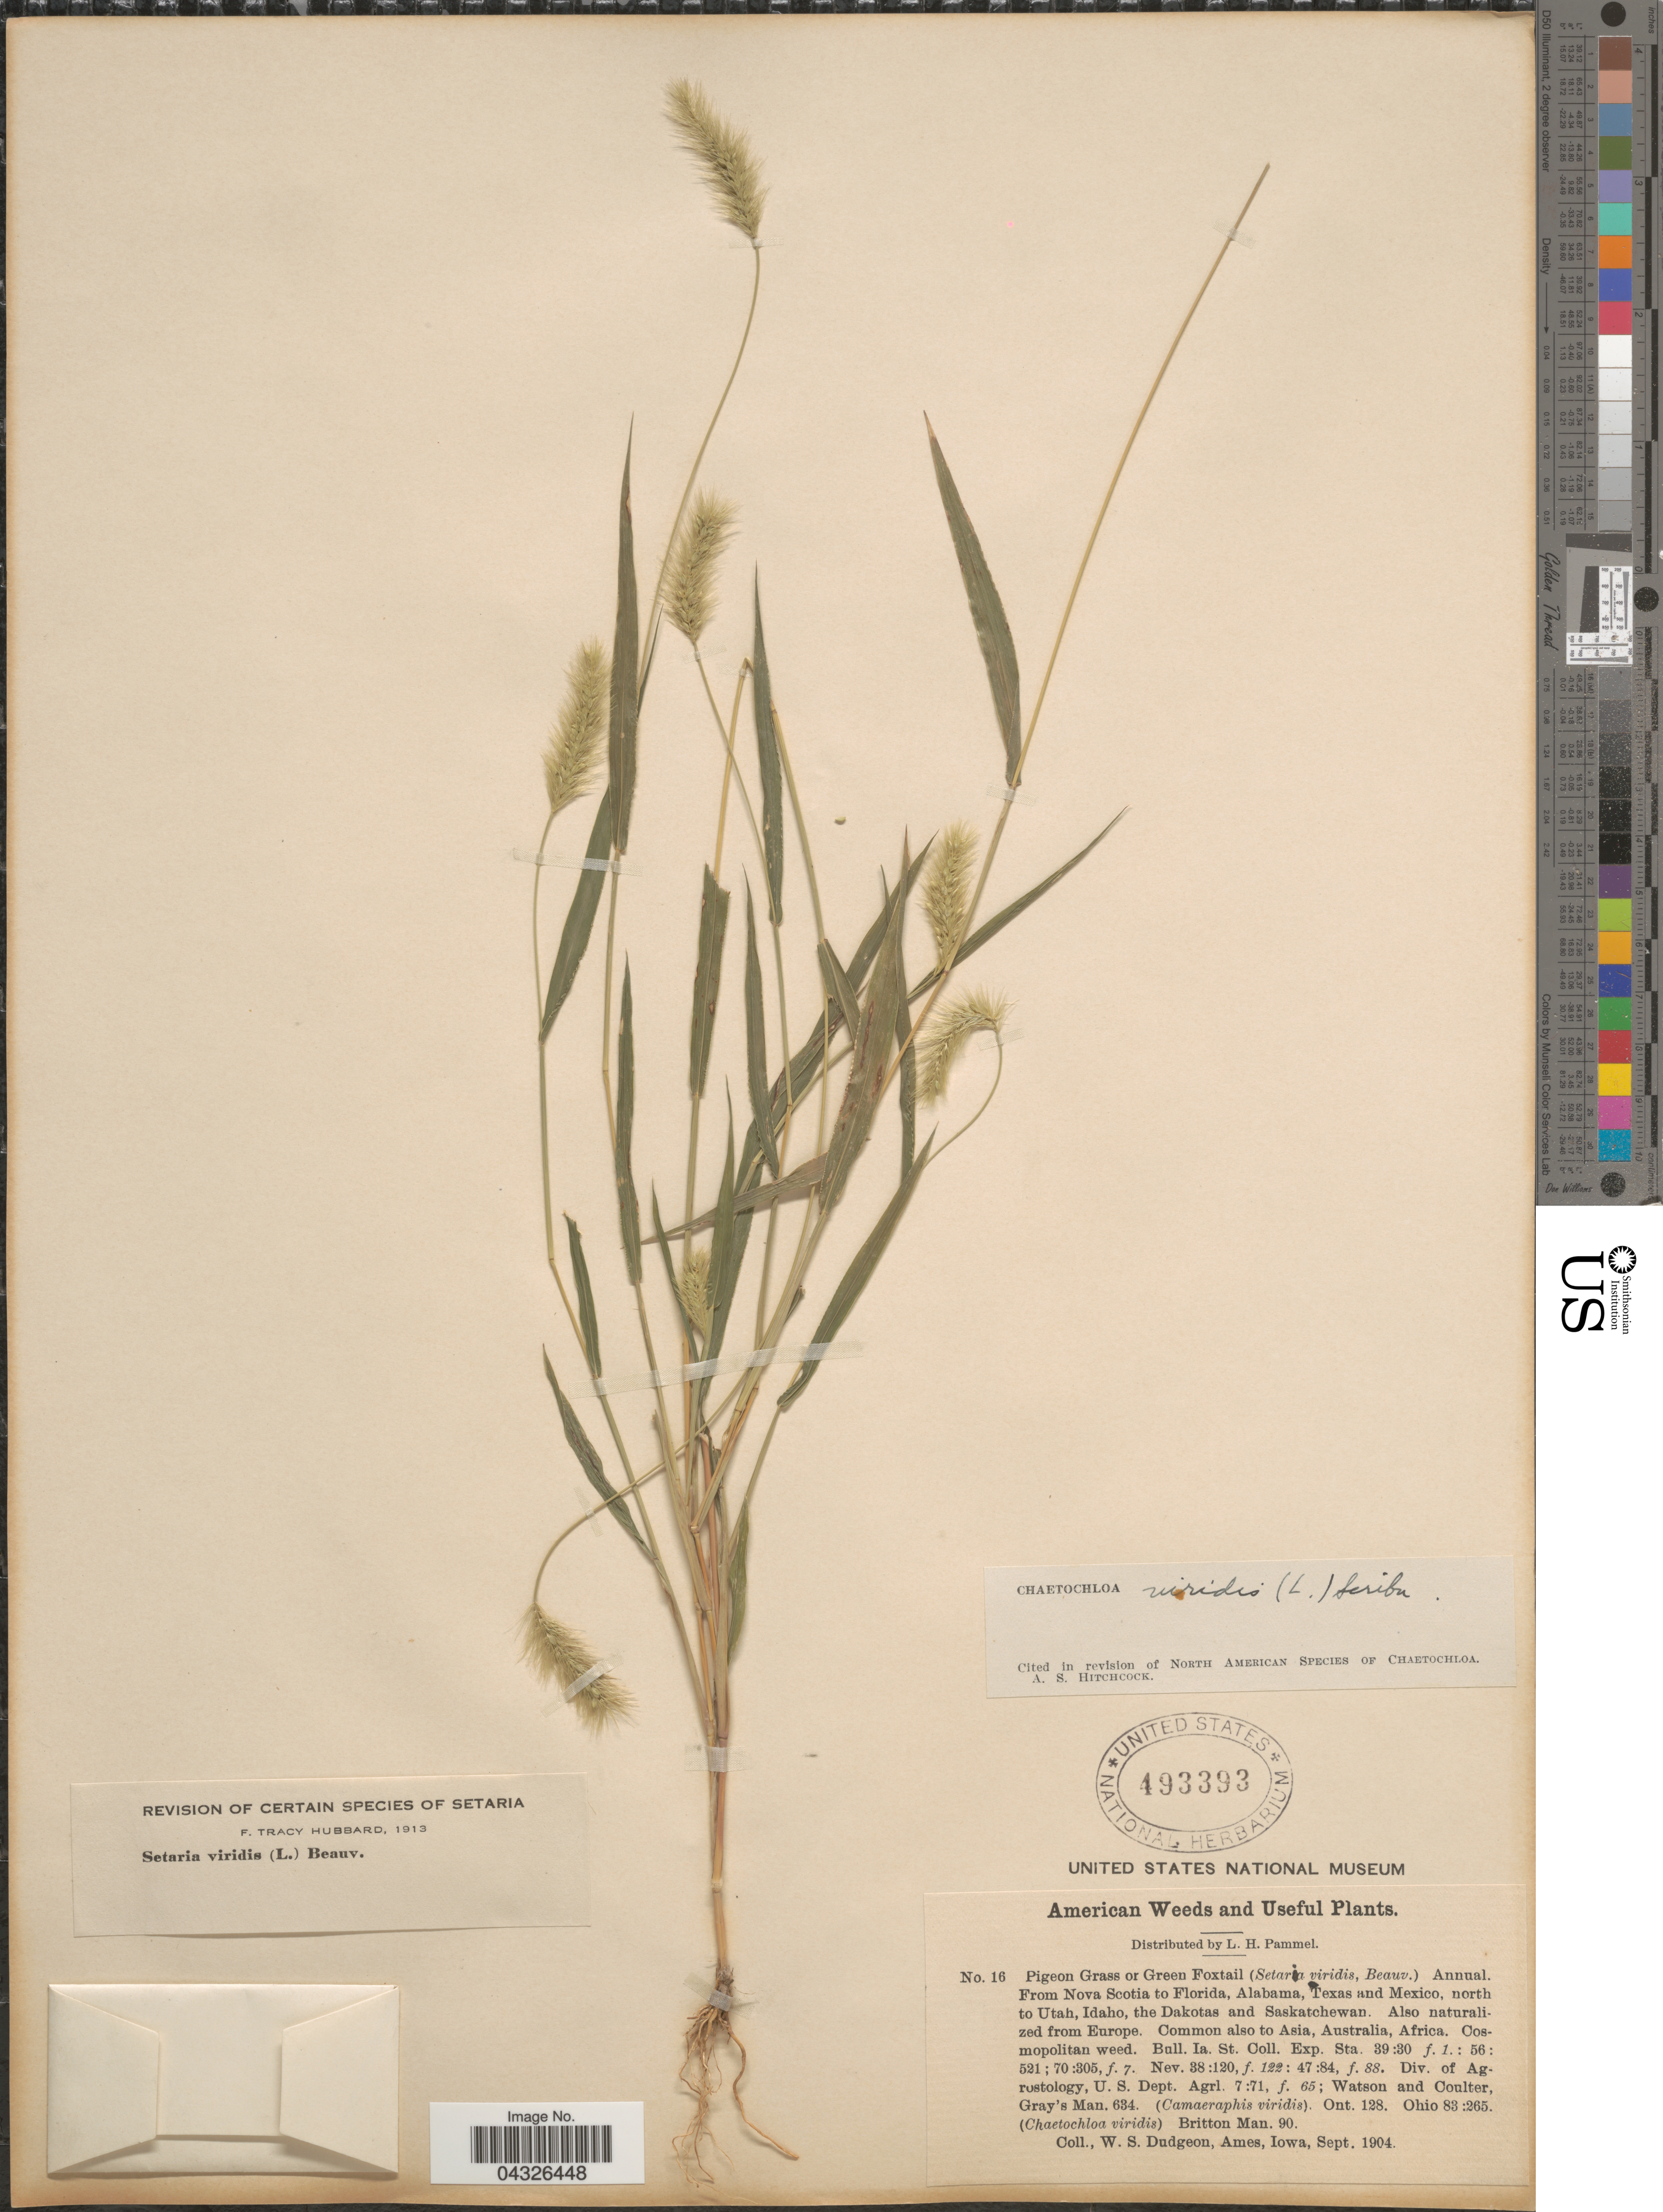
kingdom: Plantae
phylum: Tracheophyta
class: Liliopsida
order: Poales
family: Poaceae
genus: Setaria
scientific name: Setaria viridis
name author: (L.) P. Beauv.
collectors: W. Dudgeon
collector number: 16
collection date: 1904-09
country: United States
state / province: Iowa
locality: Ames.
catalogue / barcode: US 493393